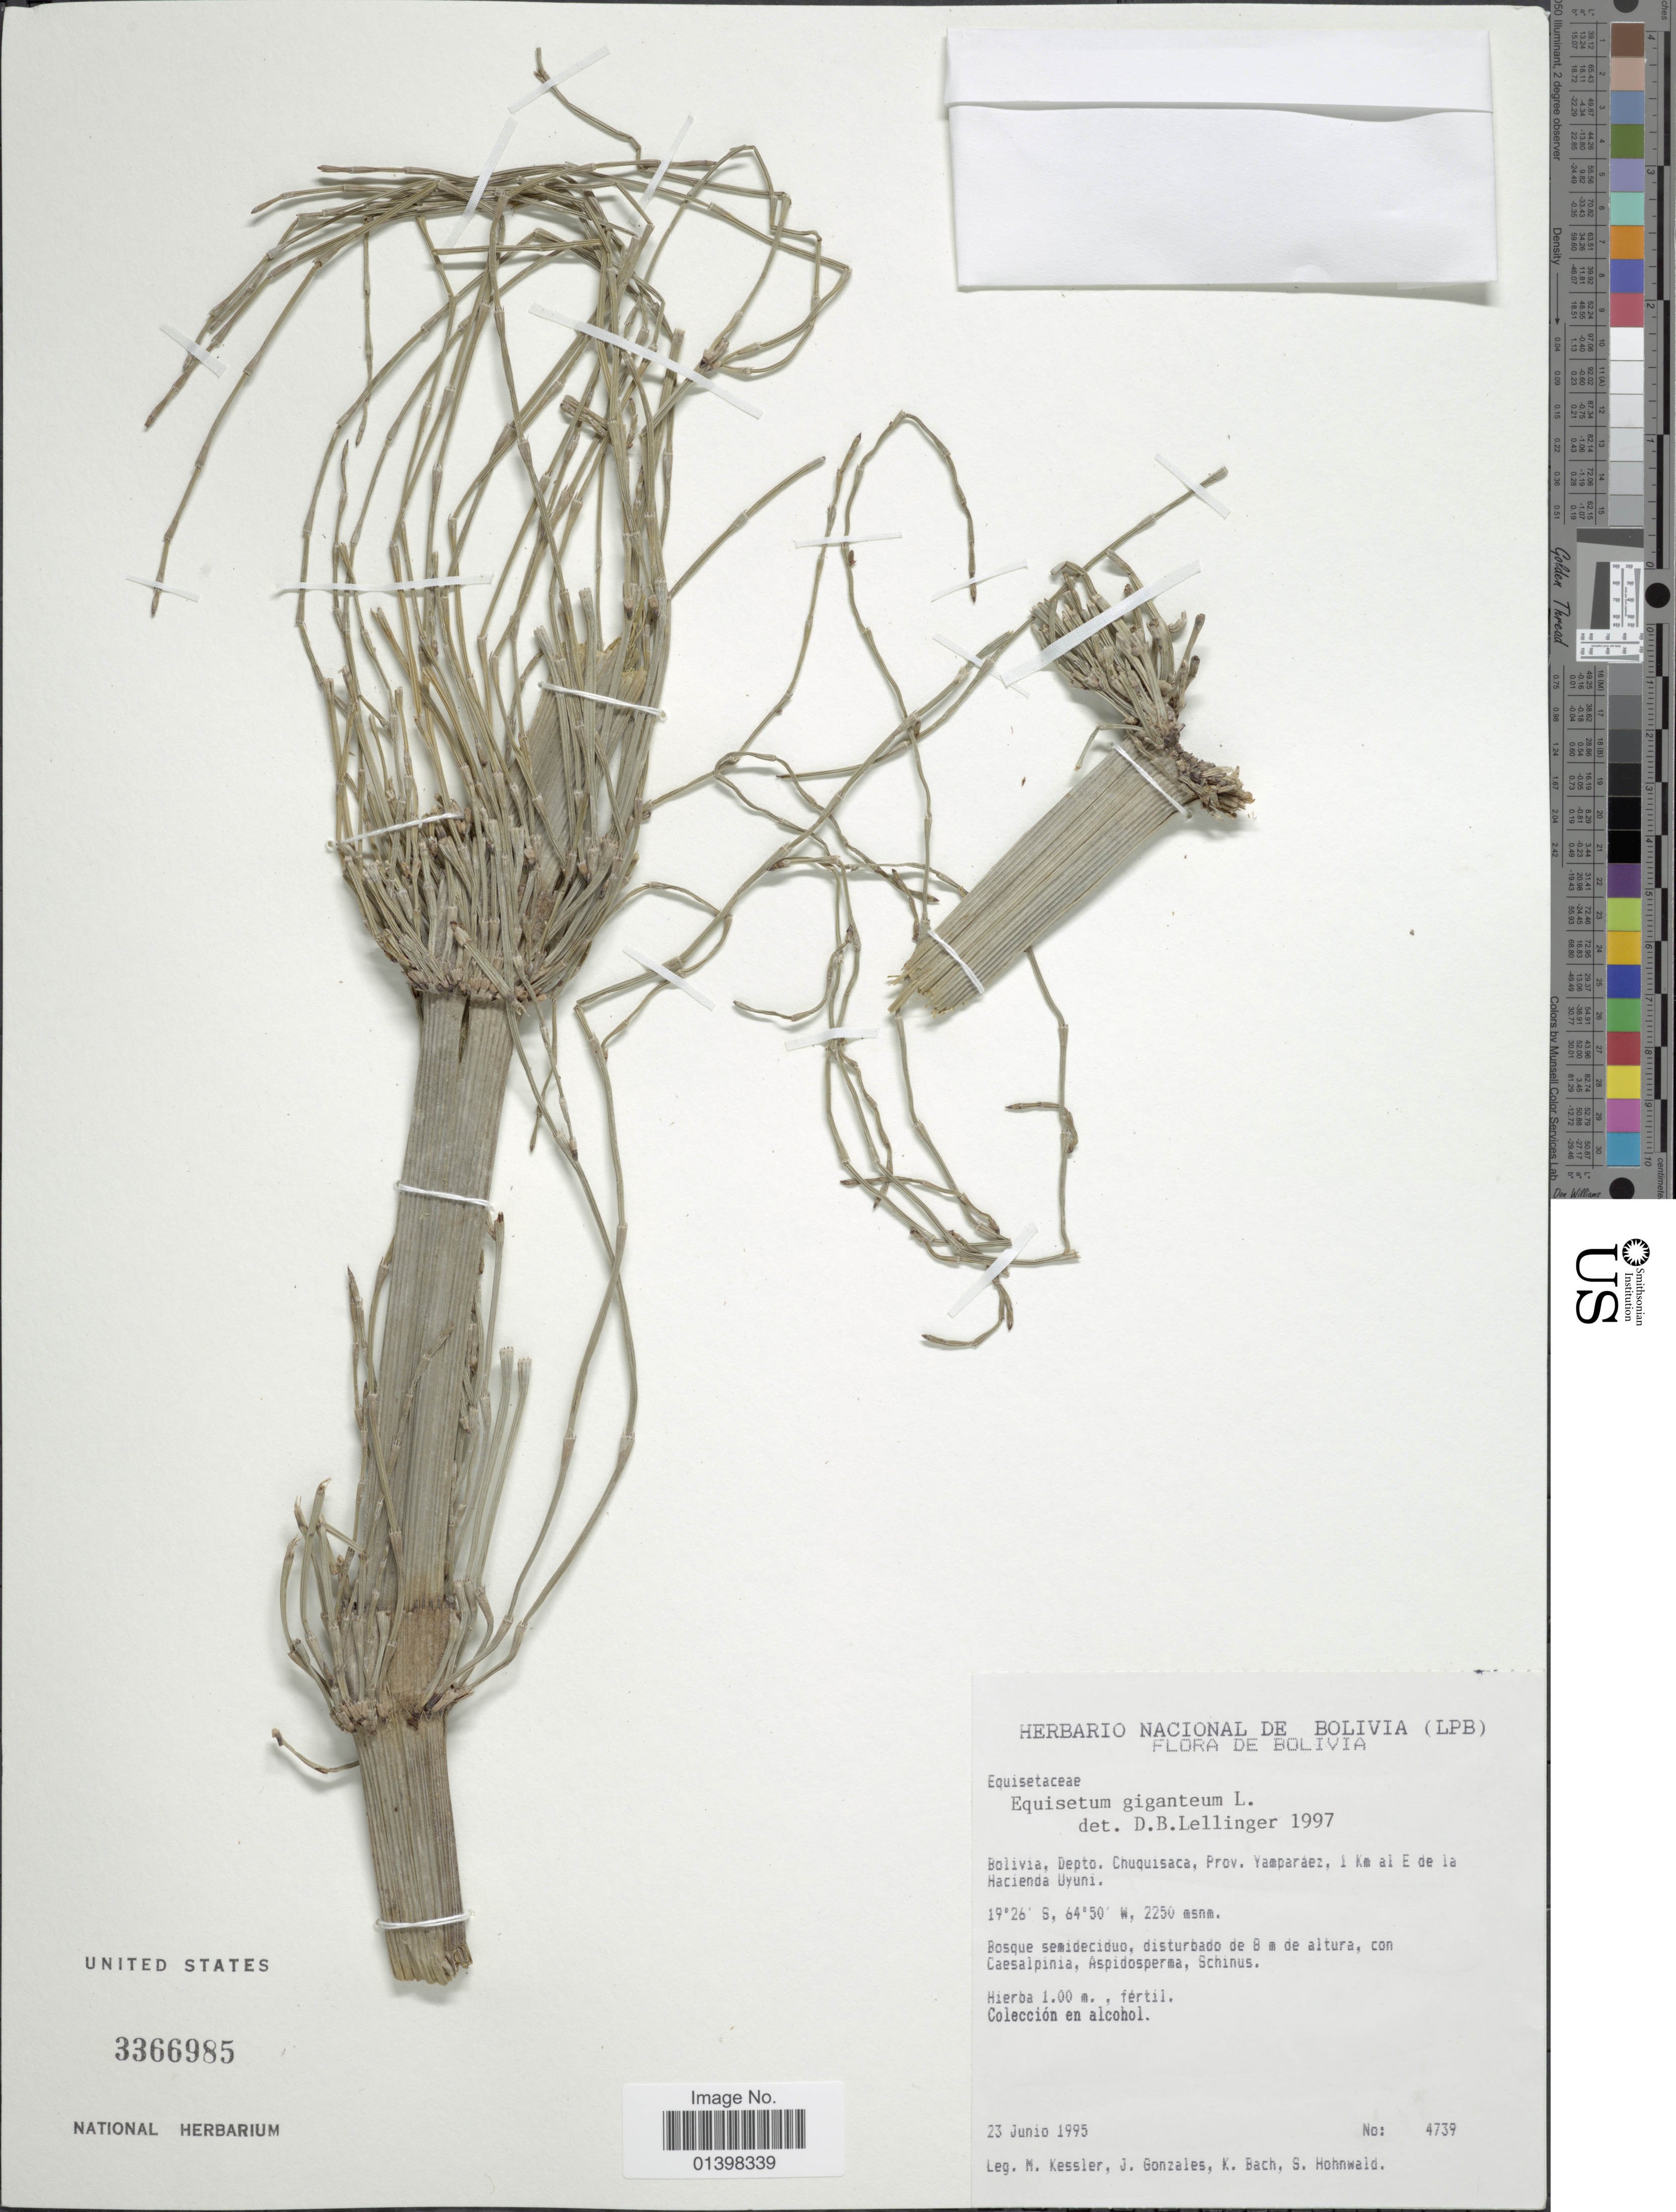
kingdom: Plantae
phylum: Tracheophyta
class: Polypodiopsida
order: Equisetales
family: Equisetaceae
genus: Equisetum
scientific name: Equisetum giganteum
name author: L.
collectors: M. Kessler, J. Gonzales & S. Hohnwald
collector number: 4739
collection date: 1995-06-23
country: Bolivia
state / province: Chuquisaca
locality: Prov. Yamparáez, 1 Km al E de la Hacienda Uyuni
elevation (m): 2250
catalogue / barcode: US 3366985